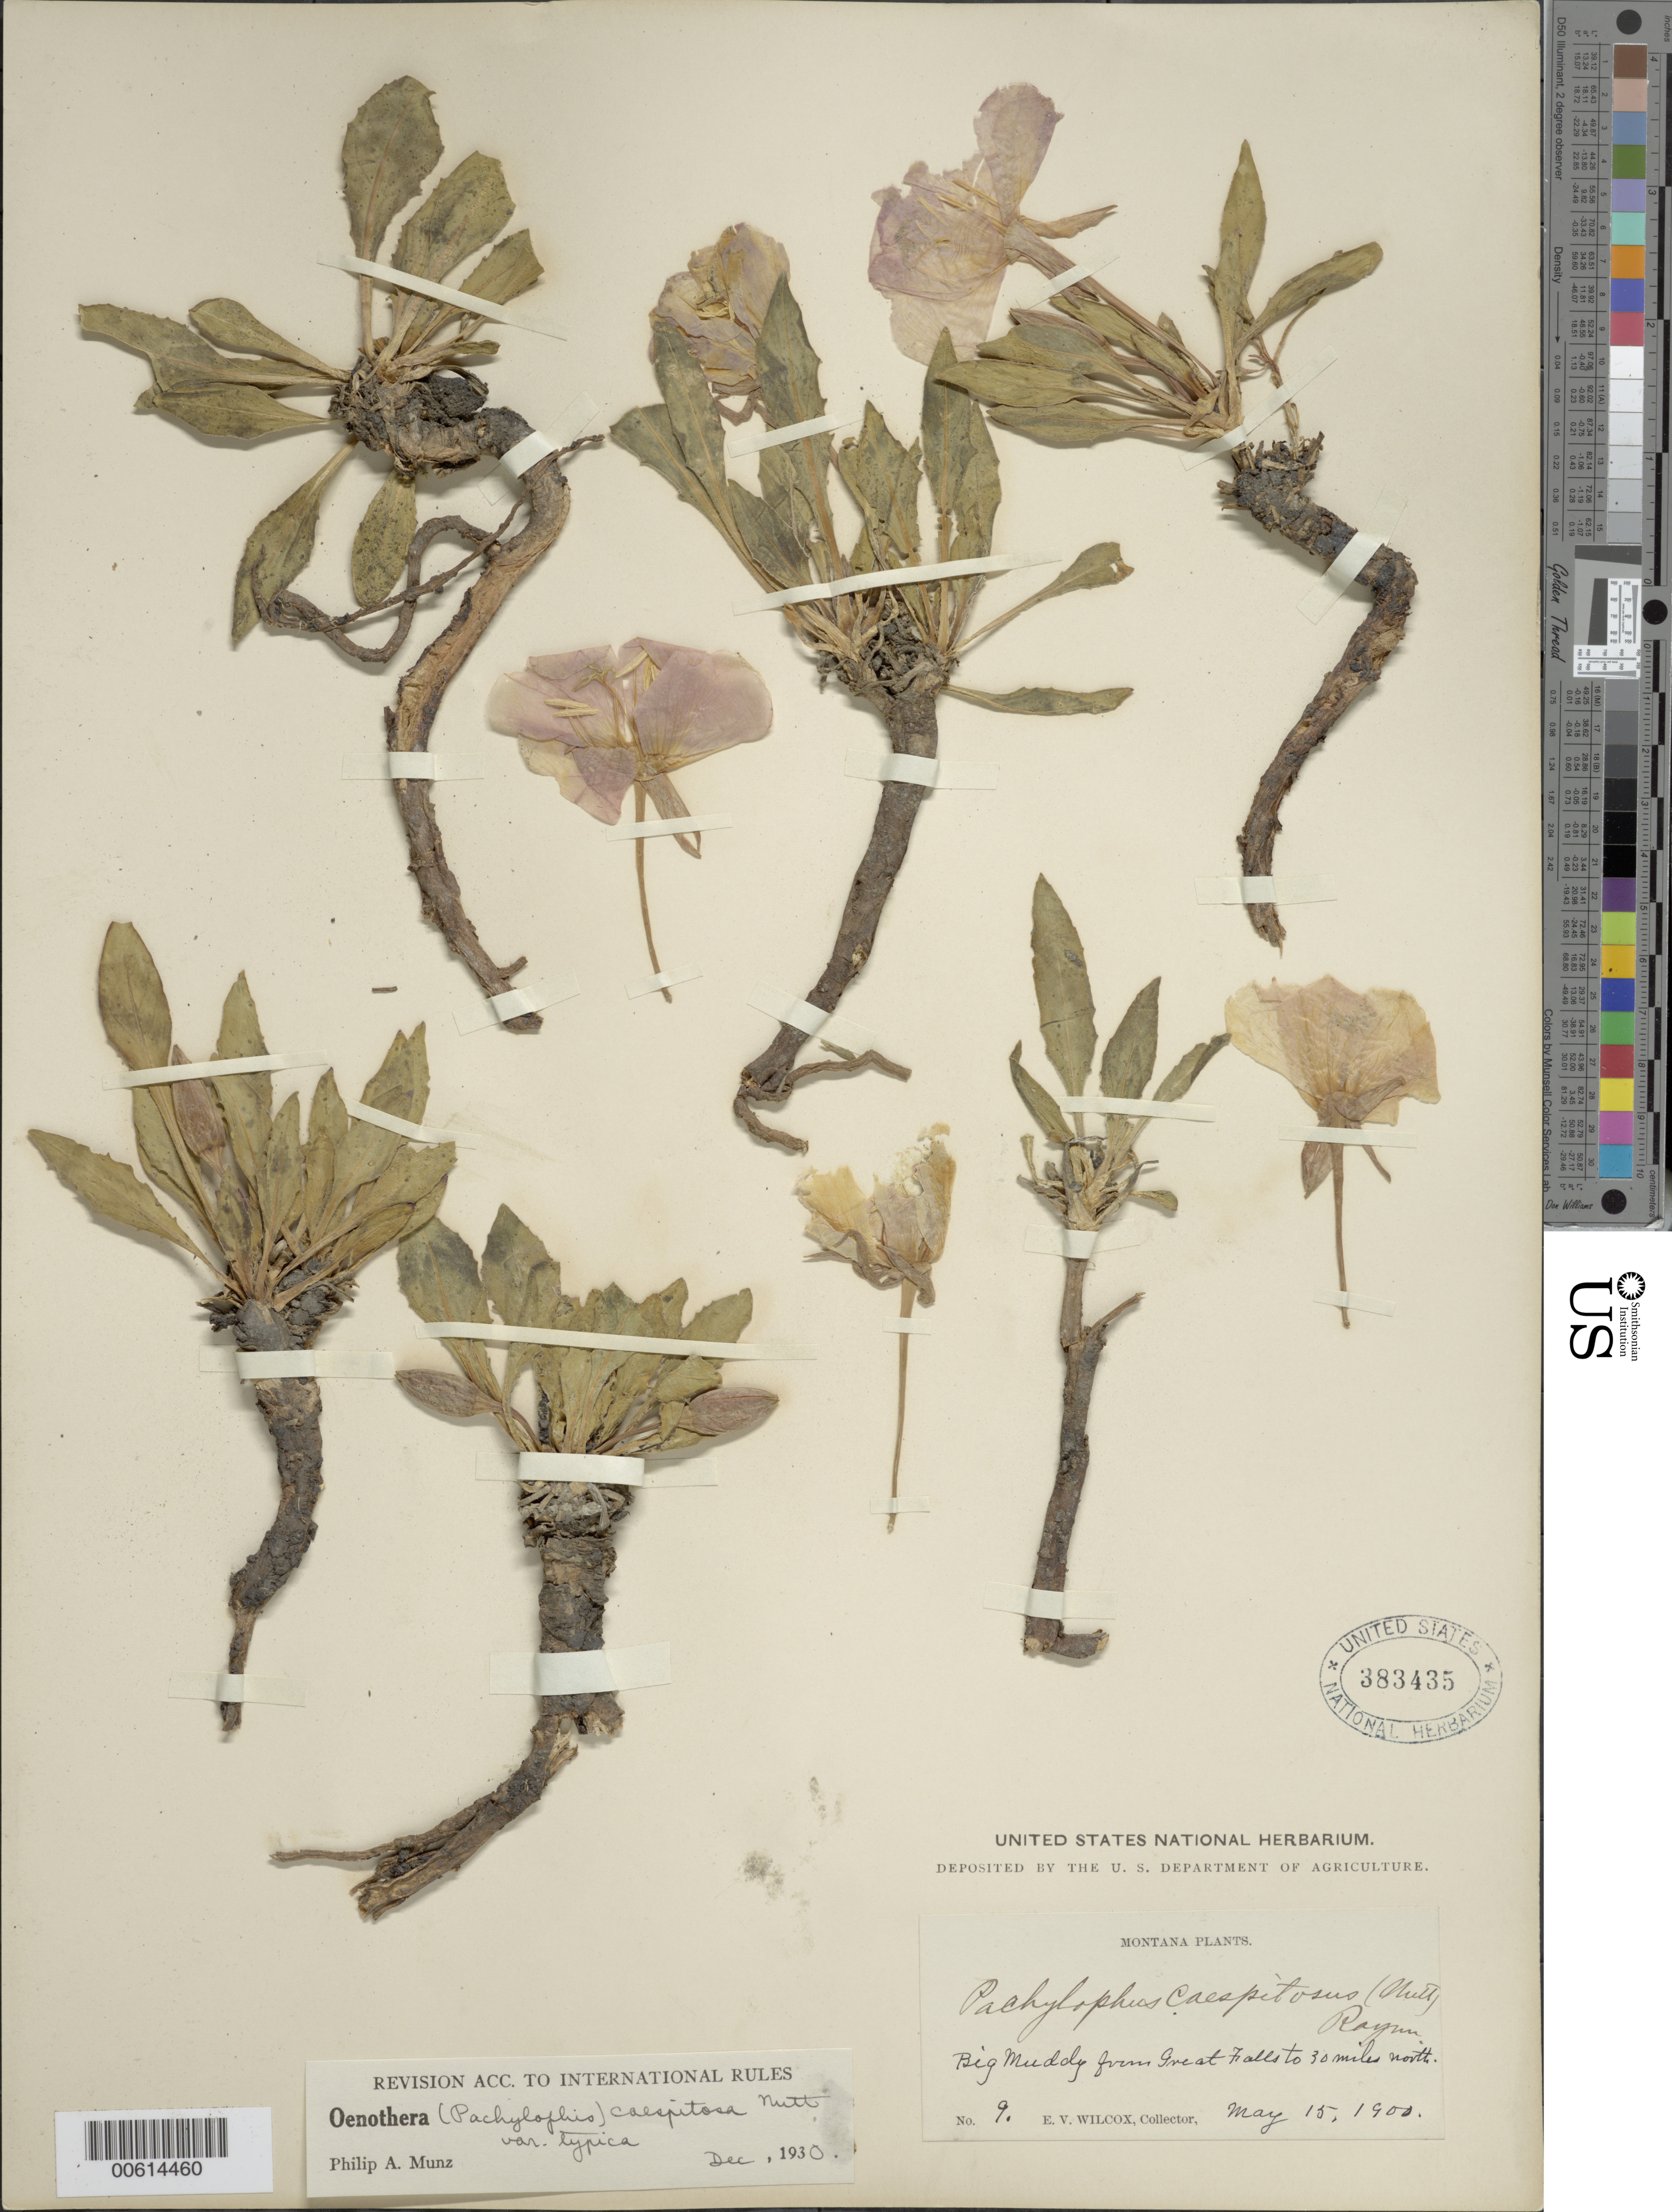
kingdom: Plantae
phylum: Tracheophyta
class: Magnoliopsida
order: Myrtales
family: Onagraceae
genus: Oenothera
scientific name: Oenothera cespitosa subsp. cespitosa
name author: Nutt.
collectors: E. V. Wilcox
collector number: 9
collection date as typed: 15 May 1900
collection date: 1900-05-15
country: United States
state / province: Montana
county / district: Cascade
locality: Big Muddy from Great Falls to 30 miles north.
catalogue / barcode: US 383435